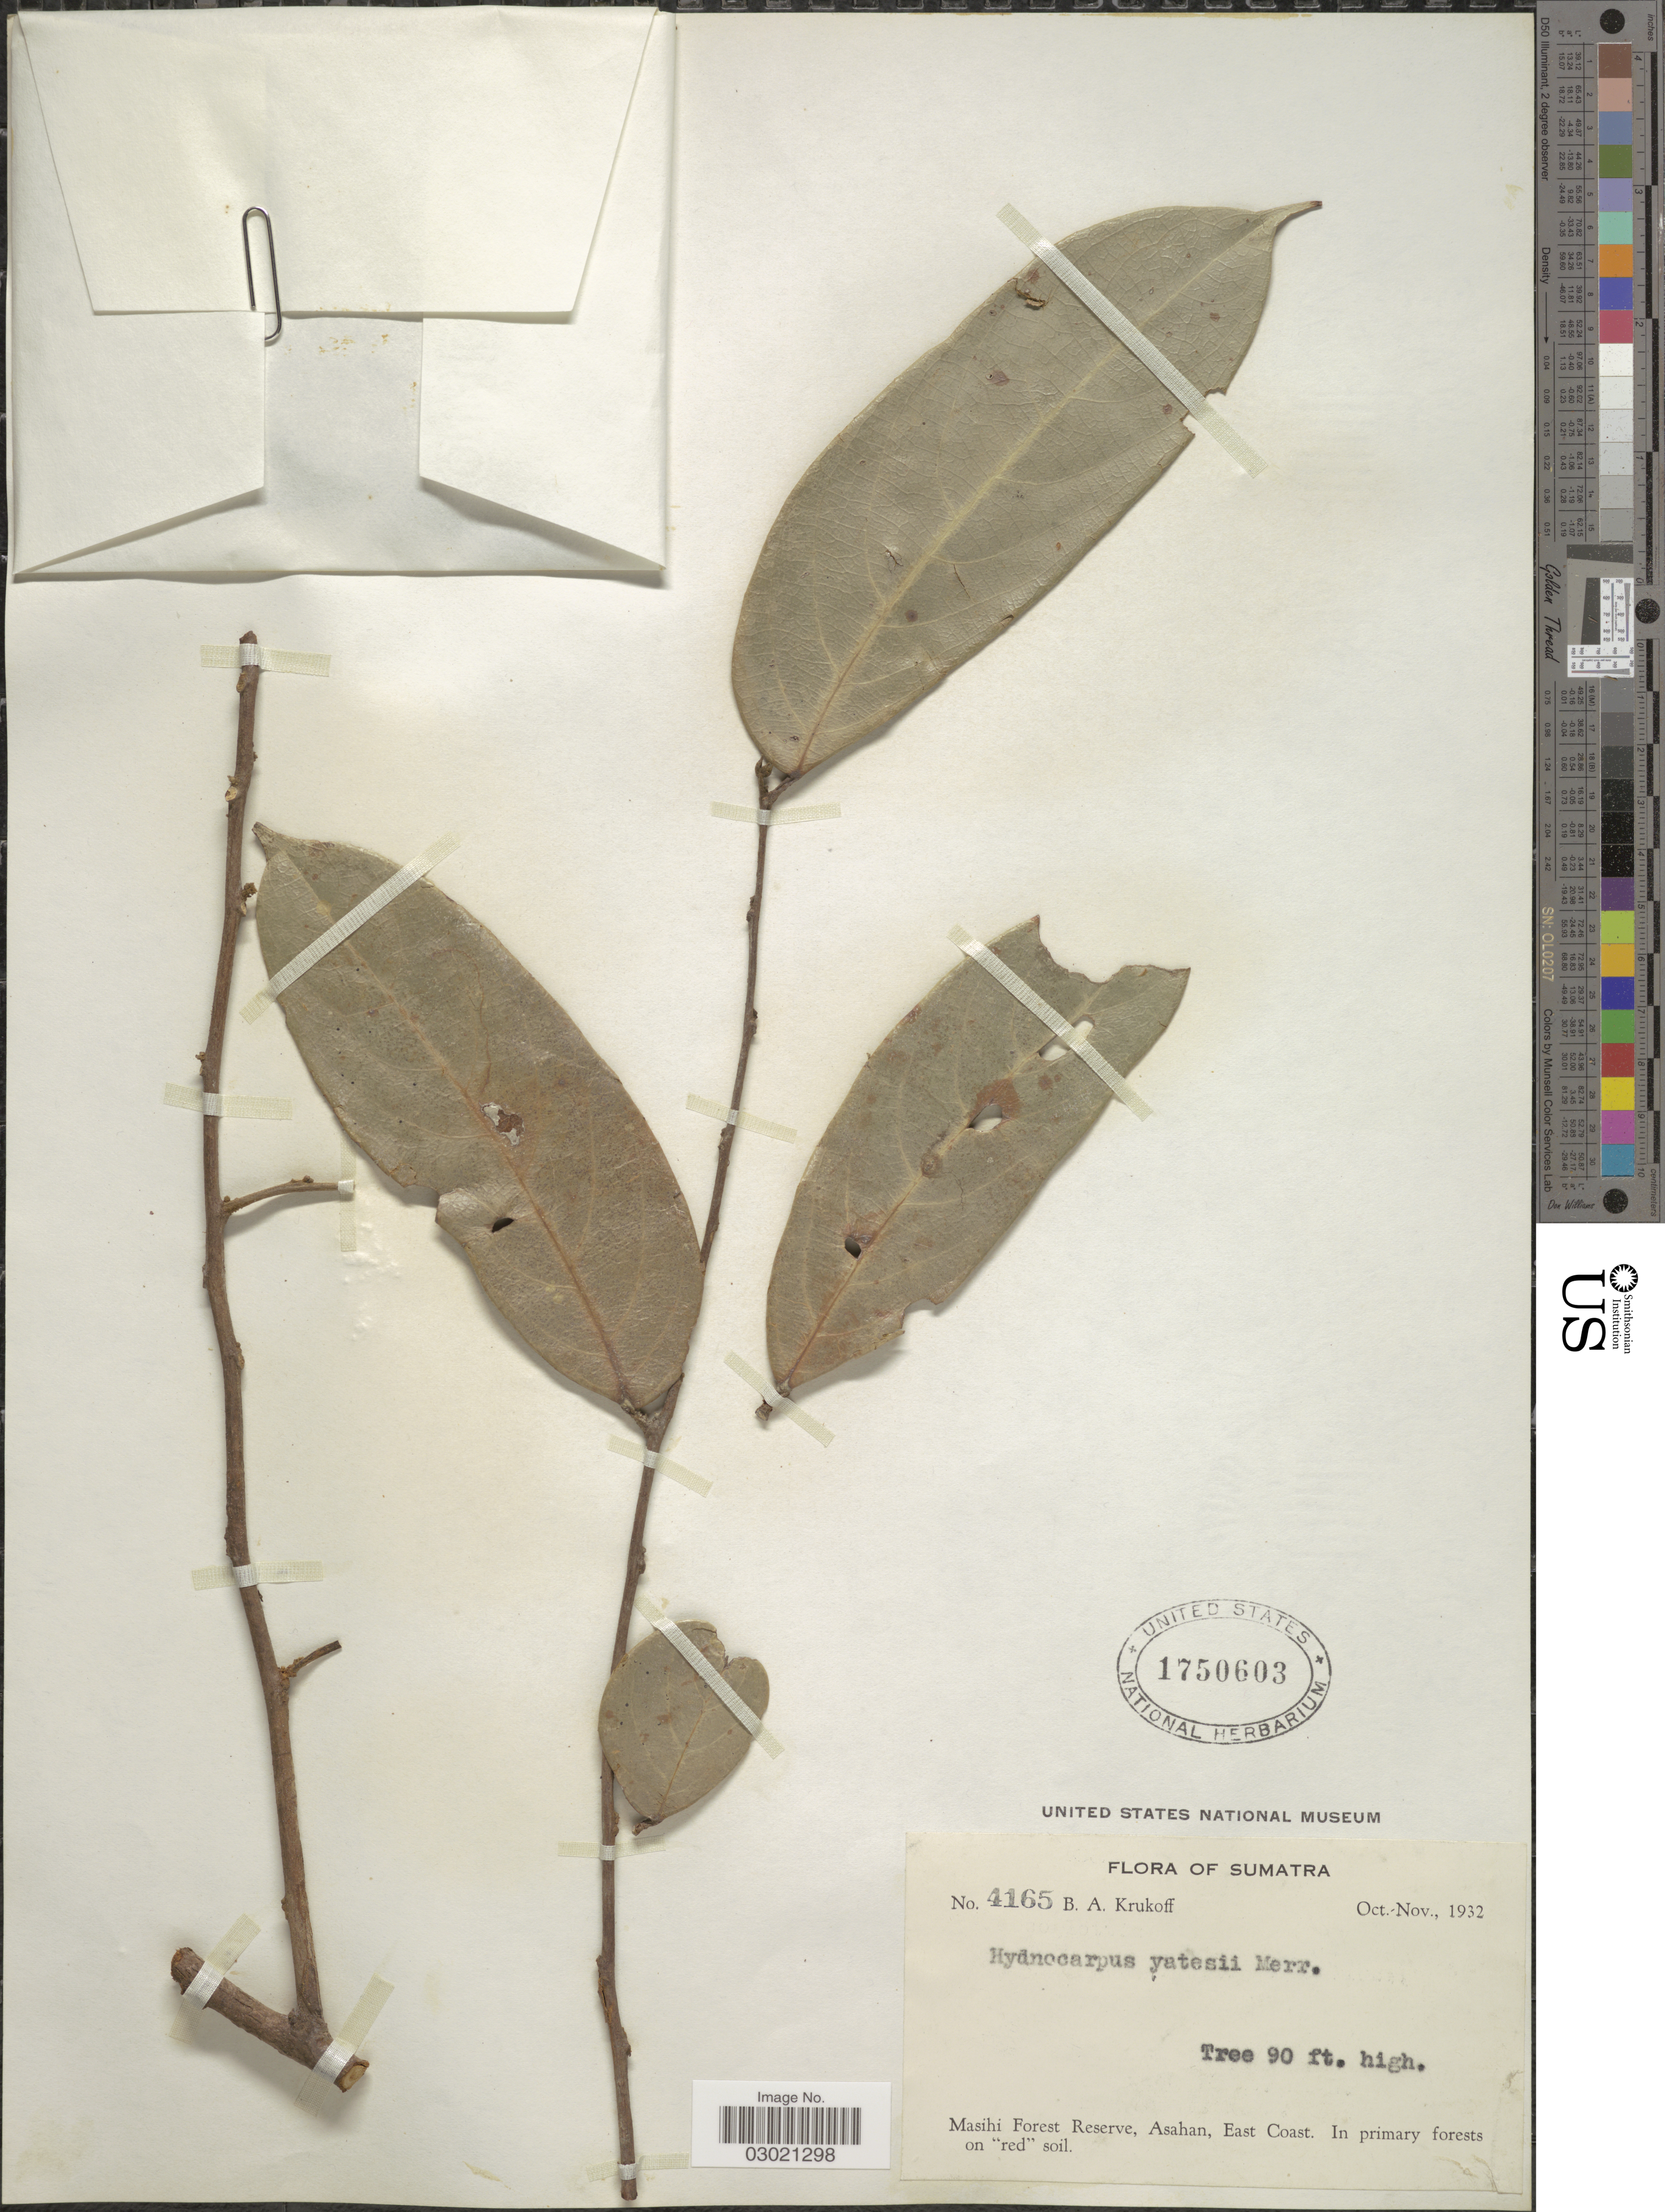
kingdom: Plantae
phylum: Tracheophyta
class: Magnoliopsida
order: Malpighiales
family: Achariaceae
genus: Hydnocarpus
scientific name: Hydnocarpus yatesii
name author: Merr.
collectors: B. A. Krukoff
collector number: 4165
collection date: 1932-10/1932-11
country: Indonesia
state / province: Sumatra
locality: Masihi Forest Reserve, Asahan, East Coast.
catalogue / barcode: US 1750603